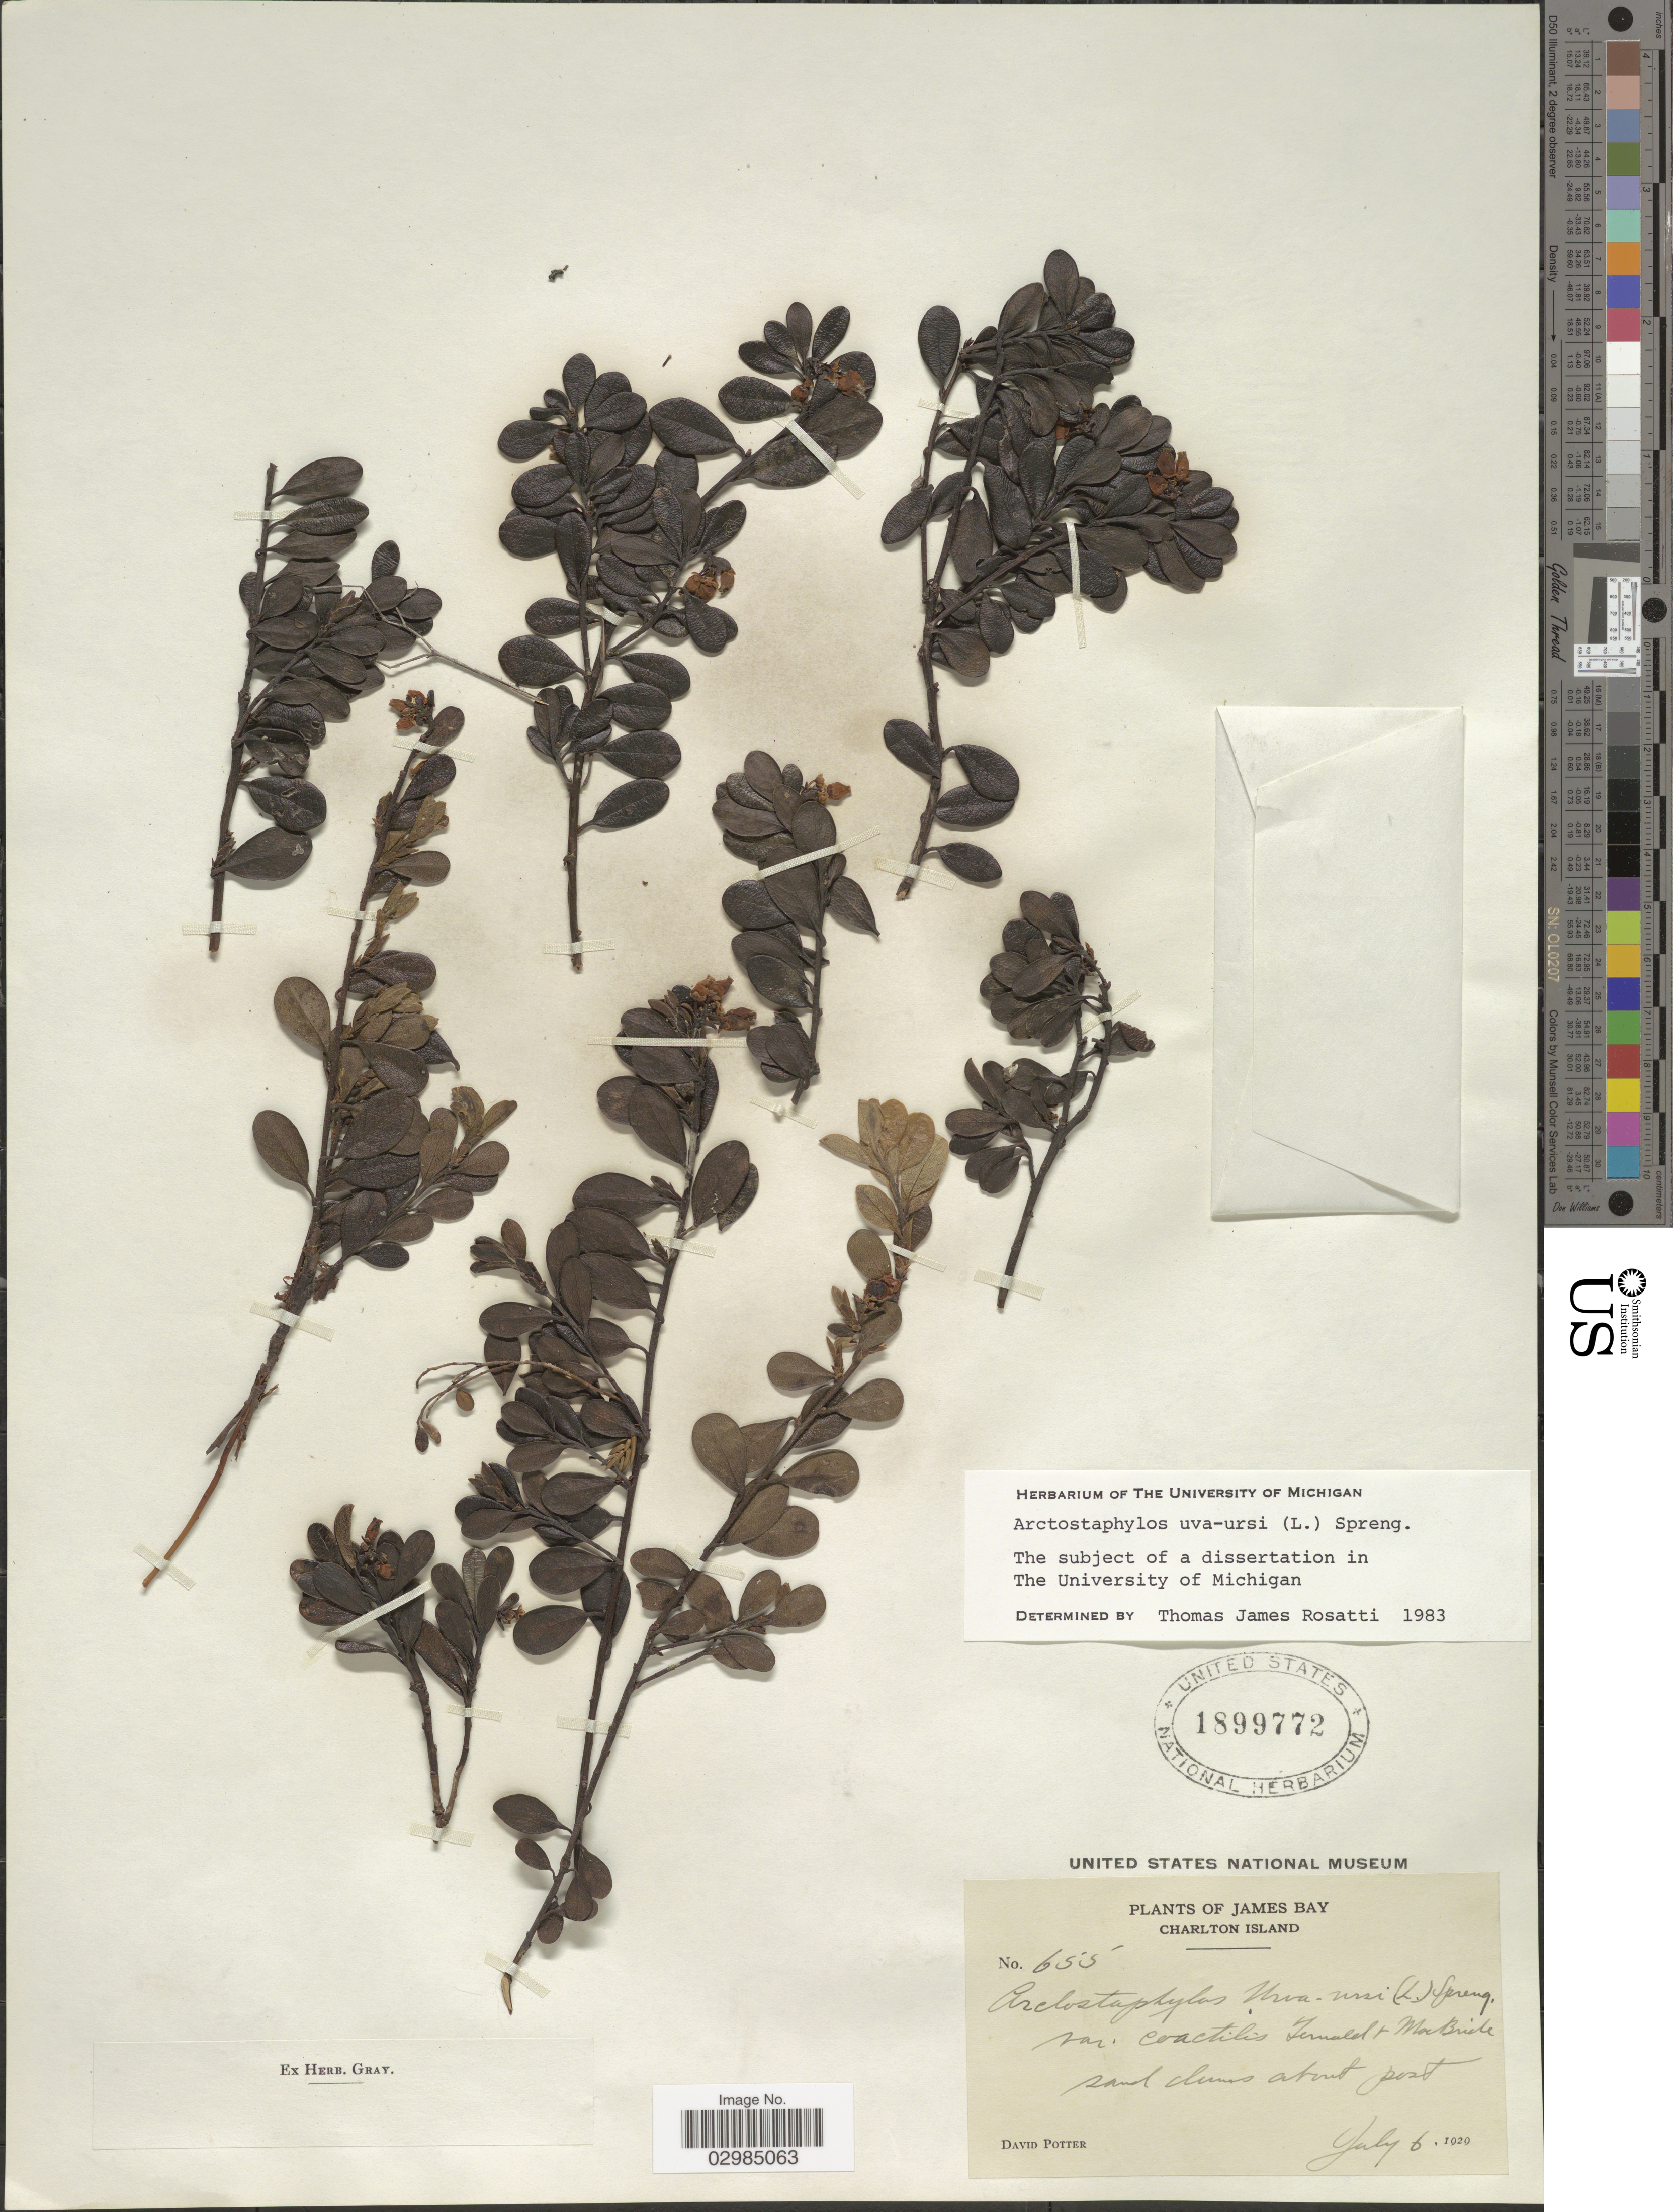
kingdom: Plantae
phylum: Tracheophyta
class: Magnoliopsida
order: Ericales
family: Ericaceae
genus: Arctostaphylos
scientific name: Arctostaphylos uva-ursi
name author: (L.) Spreng.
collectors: D. Potter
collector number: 655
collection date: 1929-07-06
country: Canada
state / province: Nunavut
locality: James Bay. Charlton Island.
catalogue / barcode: US 1899772